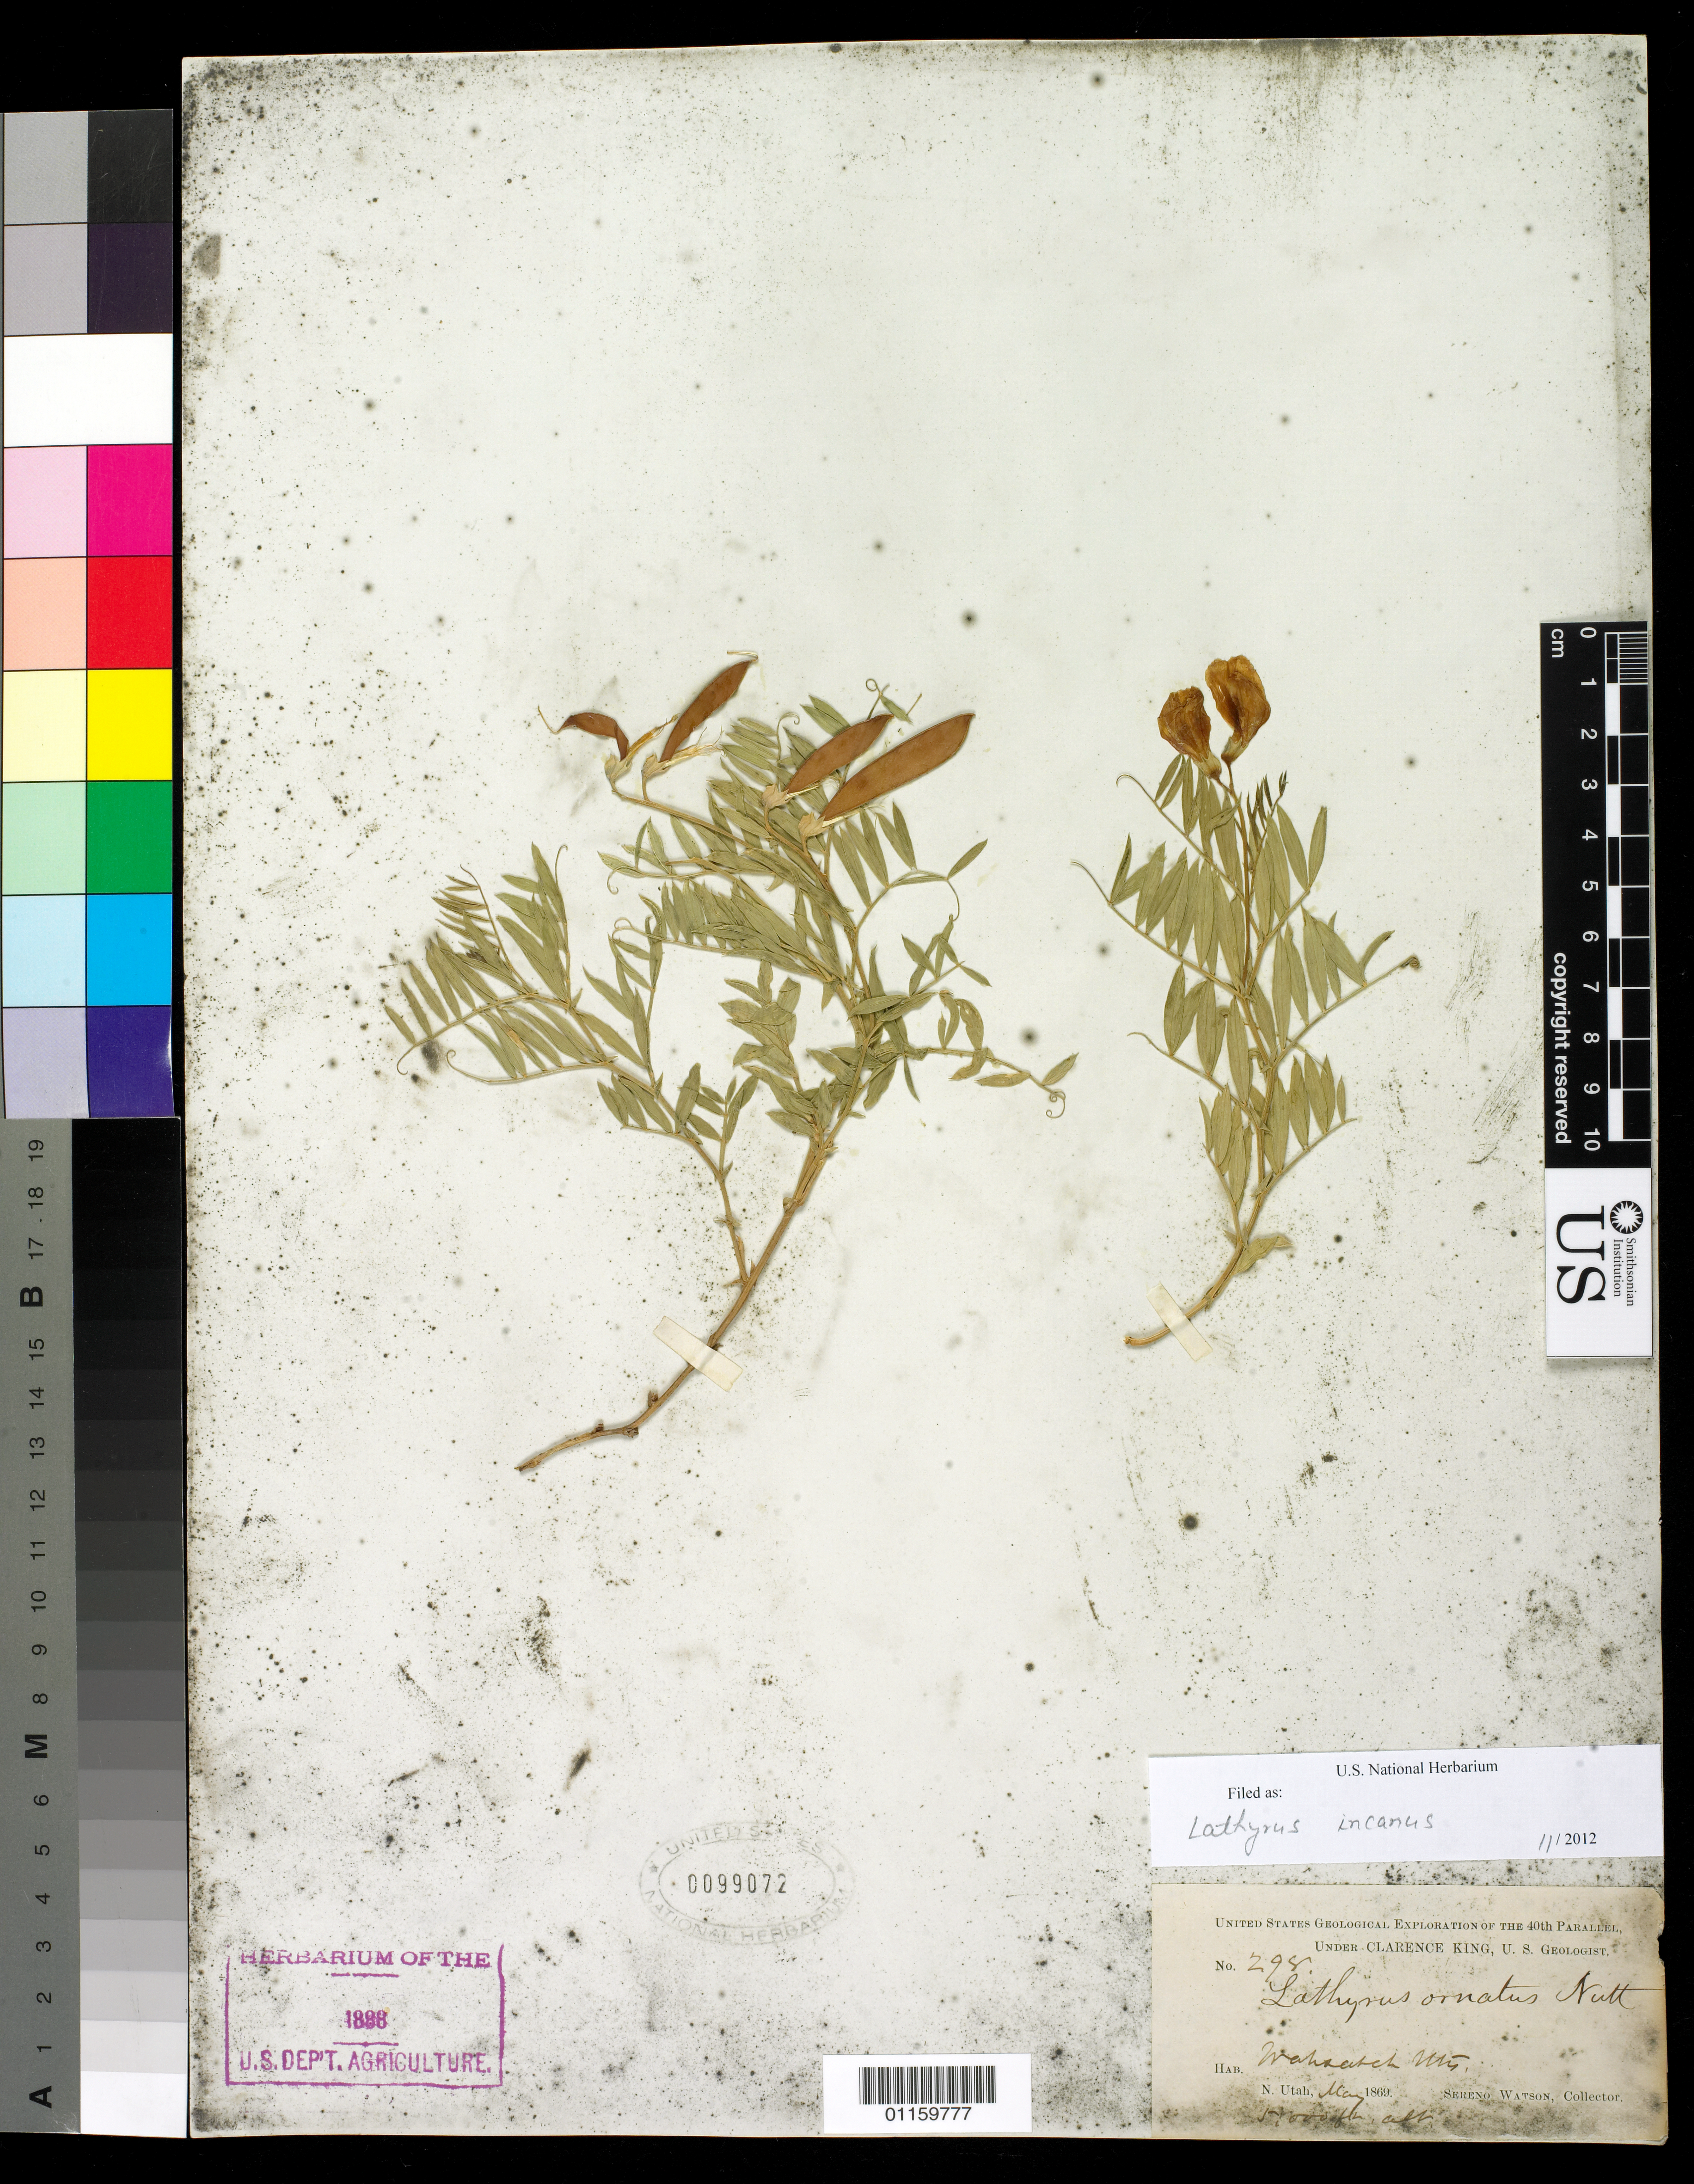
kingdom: Plantae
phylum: Tracheophyta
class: Magnoliopsida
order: Fabales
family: Fabaceae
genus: Lathyrus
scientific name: Lathyrus incanus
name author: (J.G. Sm. & Rydb.) Rydb.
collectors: S. Watson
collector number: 298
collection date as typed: May 1869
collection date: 1869-05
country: United States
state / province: Utah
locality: Wasatch Mtns, N Utah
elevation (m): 1524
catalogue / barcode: US 99072